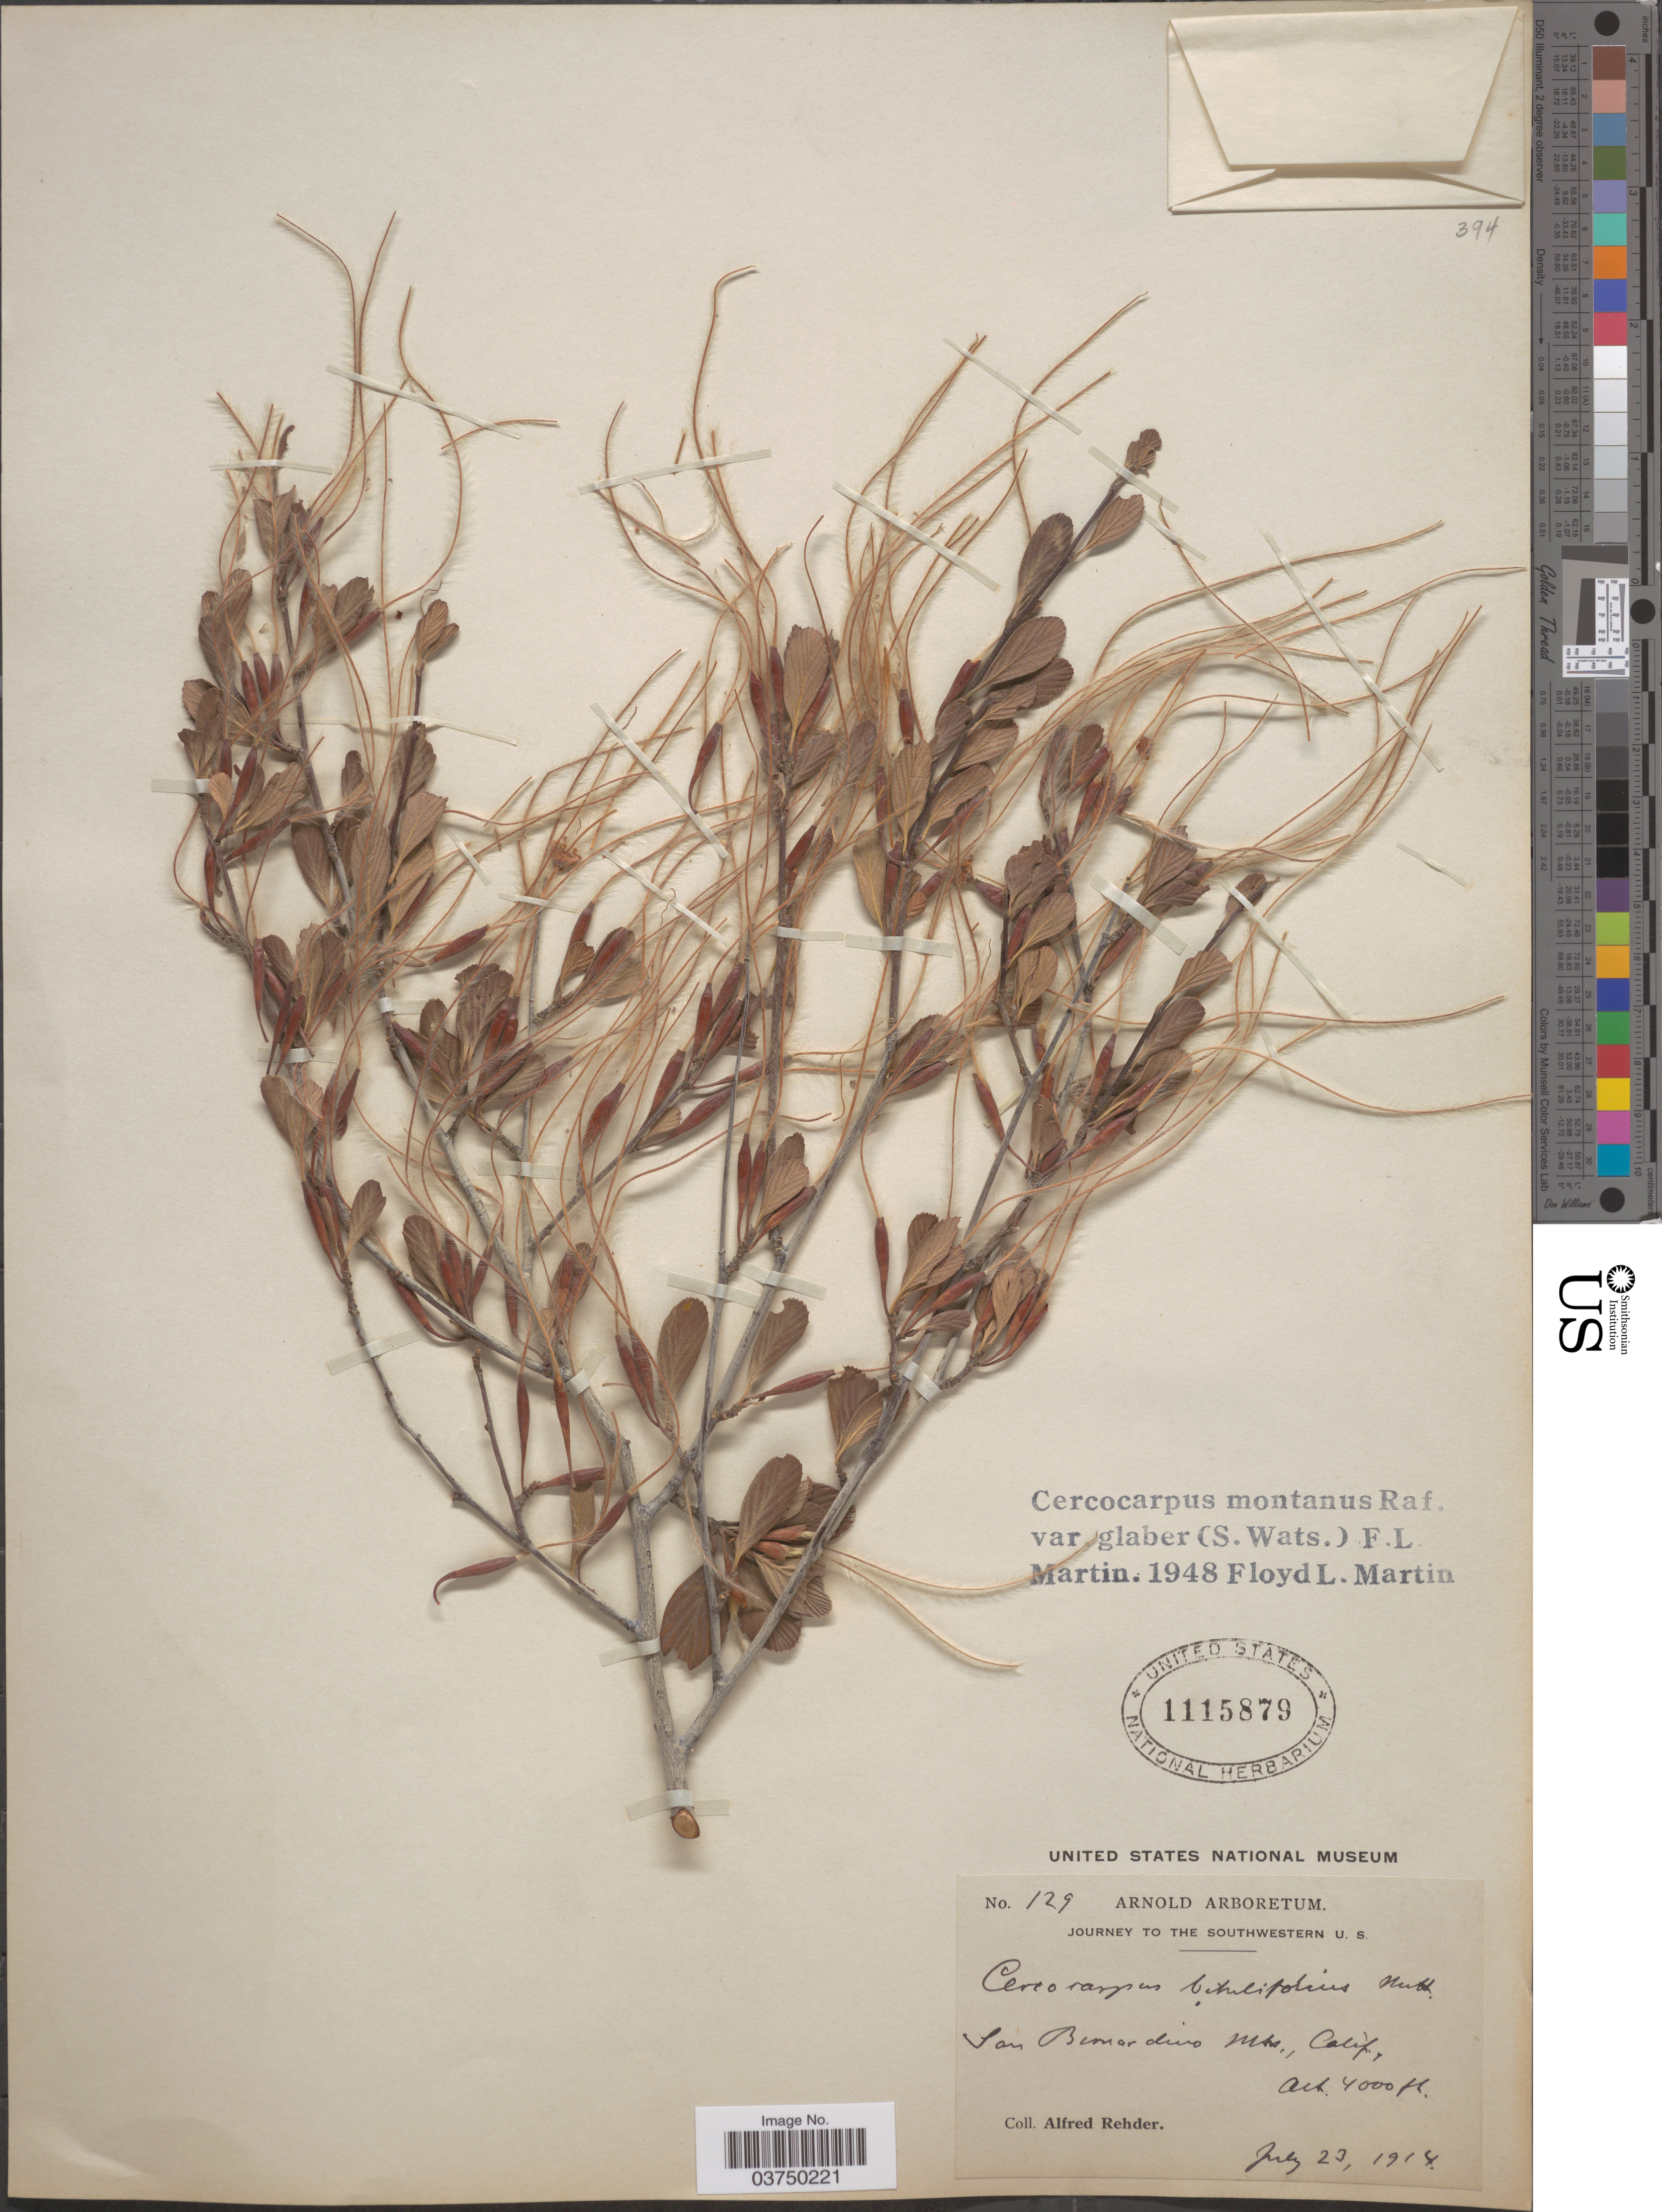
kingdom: Plantae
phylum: Tracheophyta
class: Magnoliopsida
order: Rosales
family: Rosaceae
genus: Cercocarpus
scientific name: Cercocarpus montanus var. glaber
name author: (S. Watson) F.L. Martin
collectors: A. Rehder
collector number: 129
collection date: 1914-07-23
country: United States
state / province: California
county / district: San Bernardino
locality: San Bernardino Mts.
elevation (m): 1219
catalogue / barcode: US 1115879